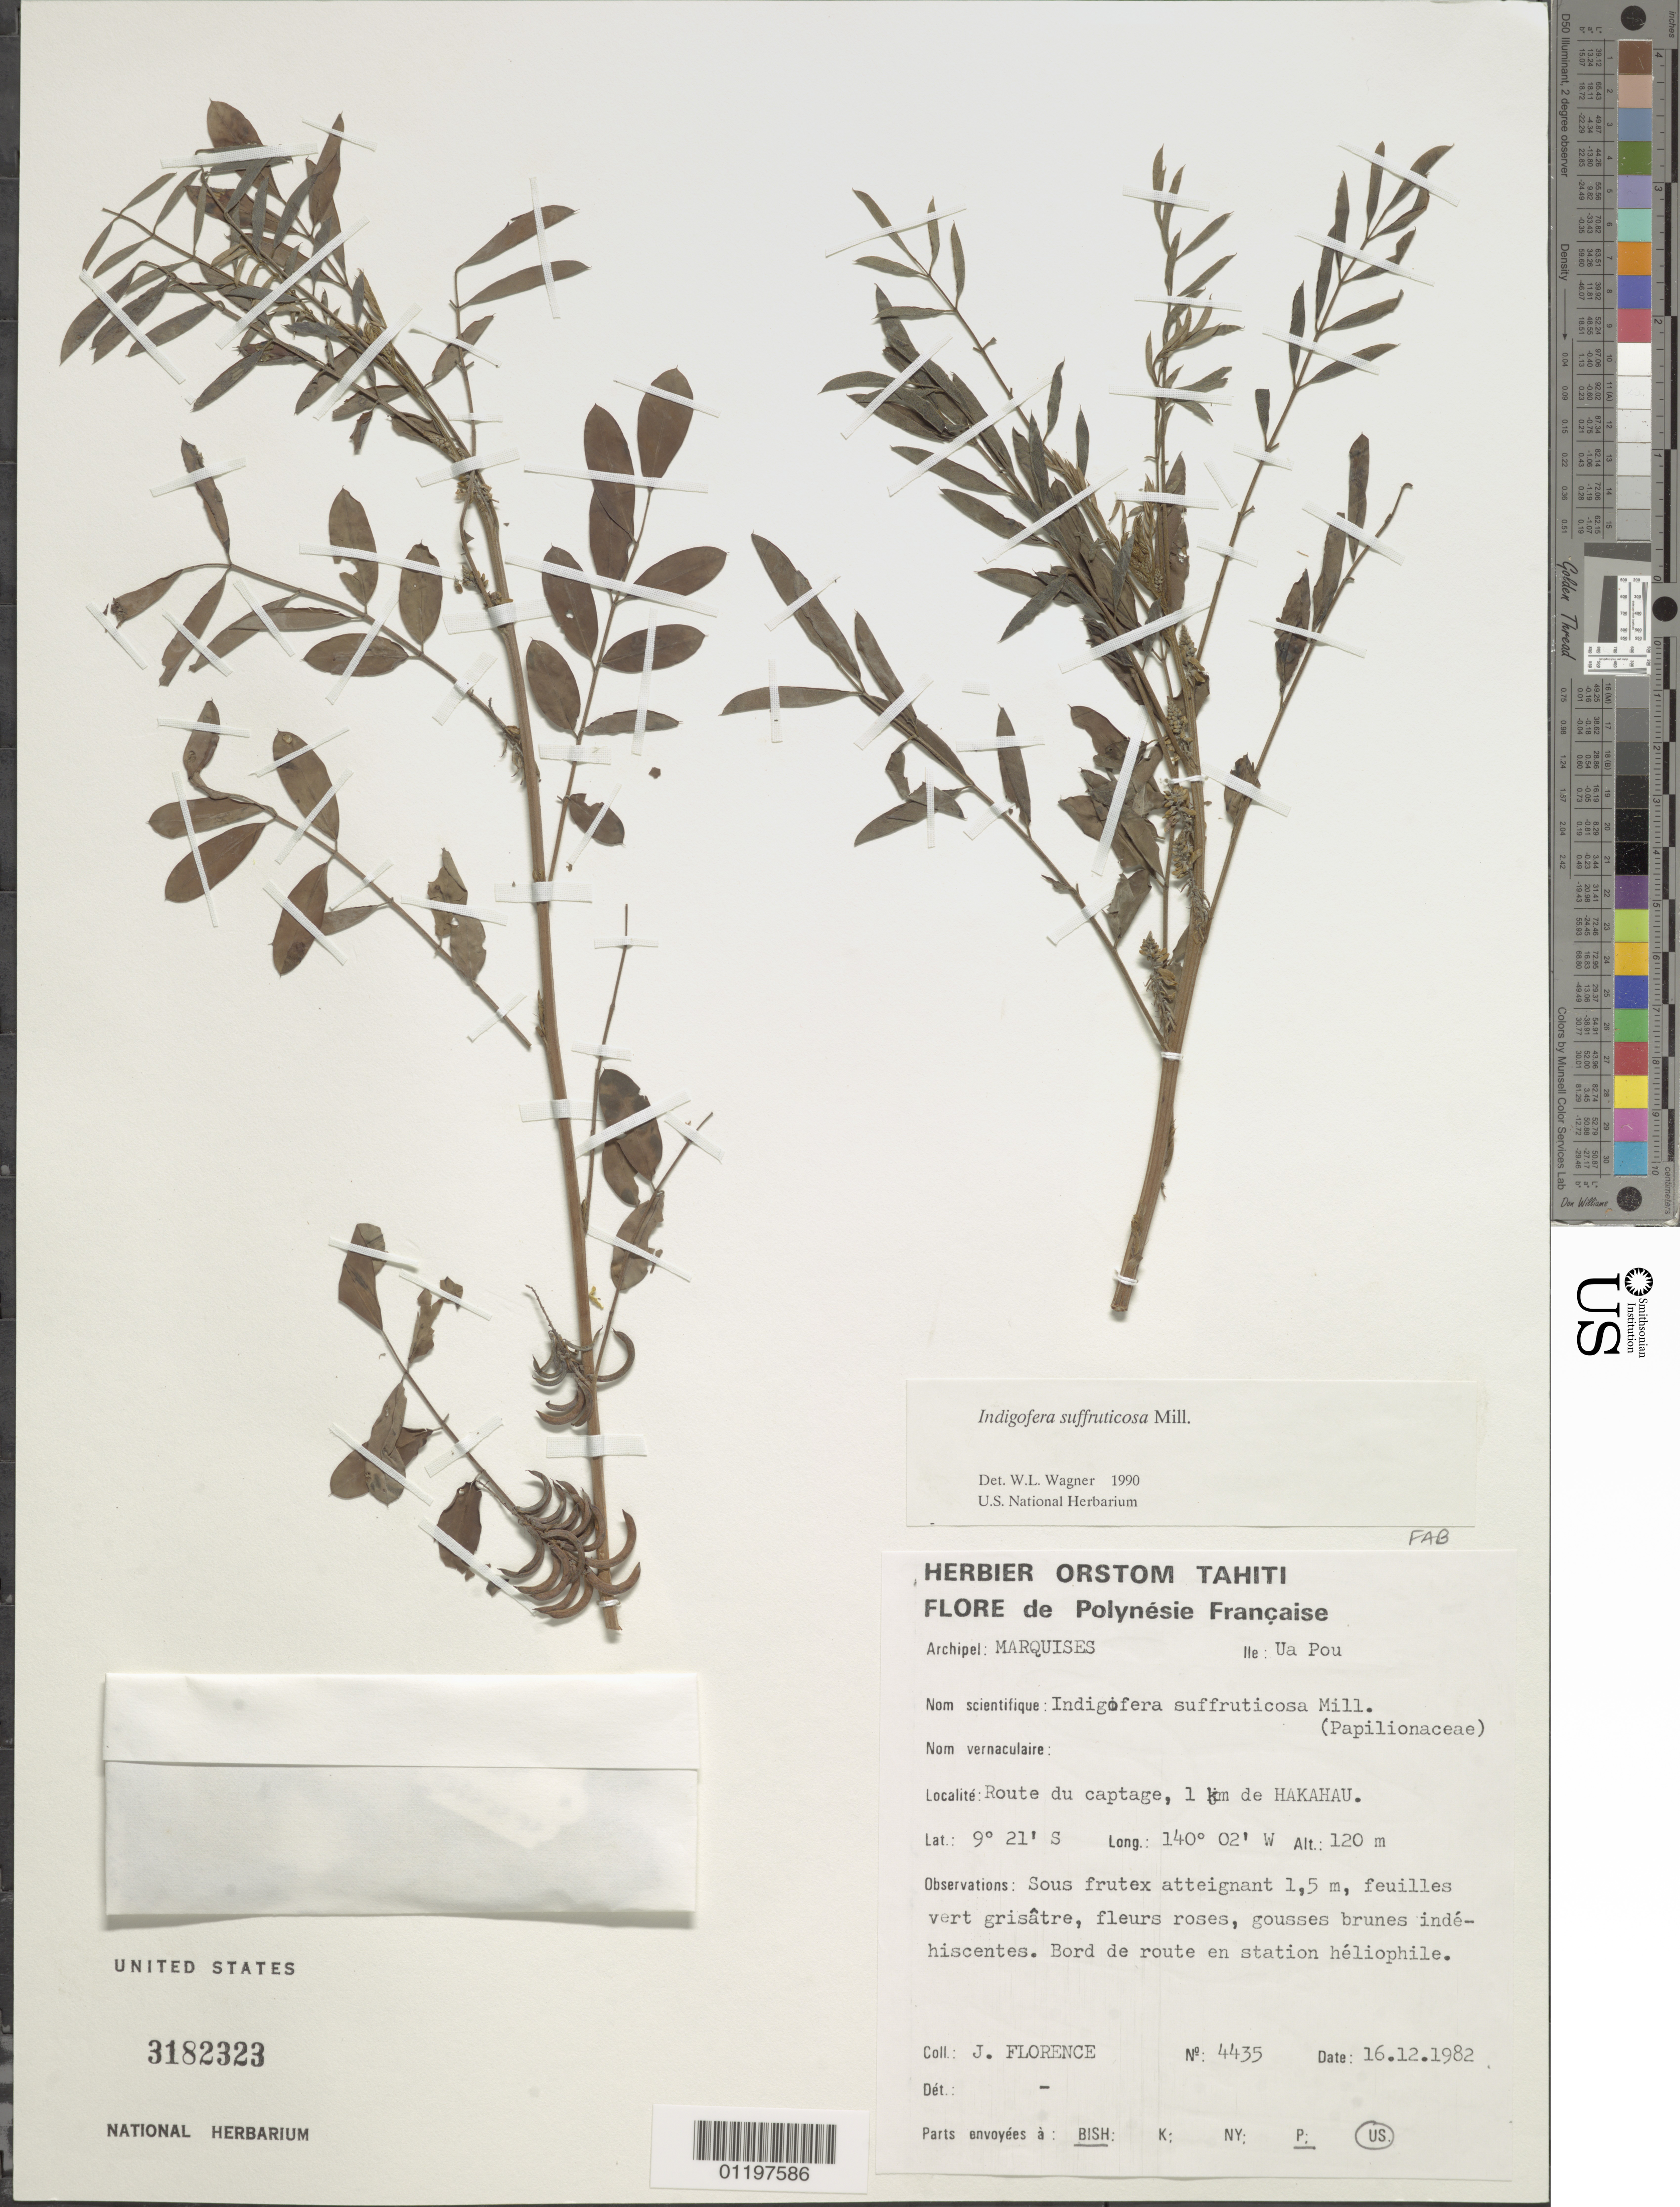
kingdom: Plantae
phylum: Tracheophyta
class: Magnoliopsida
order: Fabales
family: Fabaceae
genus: Indigofera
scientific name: Indigofera suffruticosa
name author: Mill.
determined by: Wagner, W. L., (BOT), Smithsonian Institution - National Museum of Natural History (UNITED STATES)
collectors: J. Florence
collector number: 4435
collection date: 1982-12-16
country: French Polynesia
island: Ua Pou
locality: Route du captage, 1 km de Hakahau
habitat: Bord de route en station héliophile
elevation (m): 120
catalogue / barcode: US 3182323